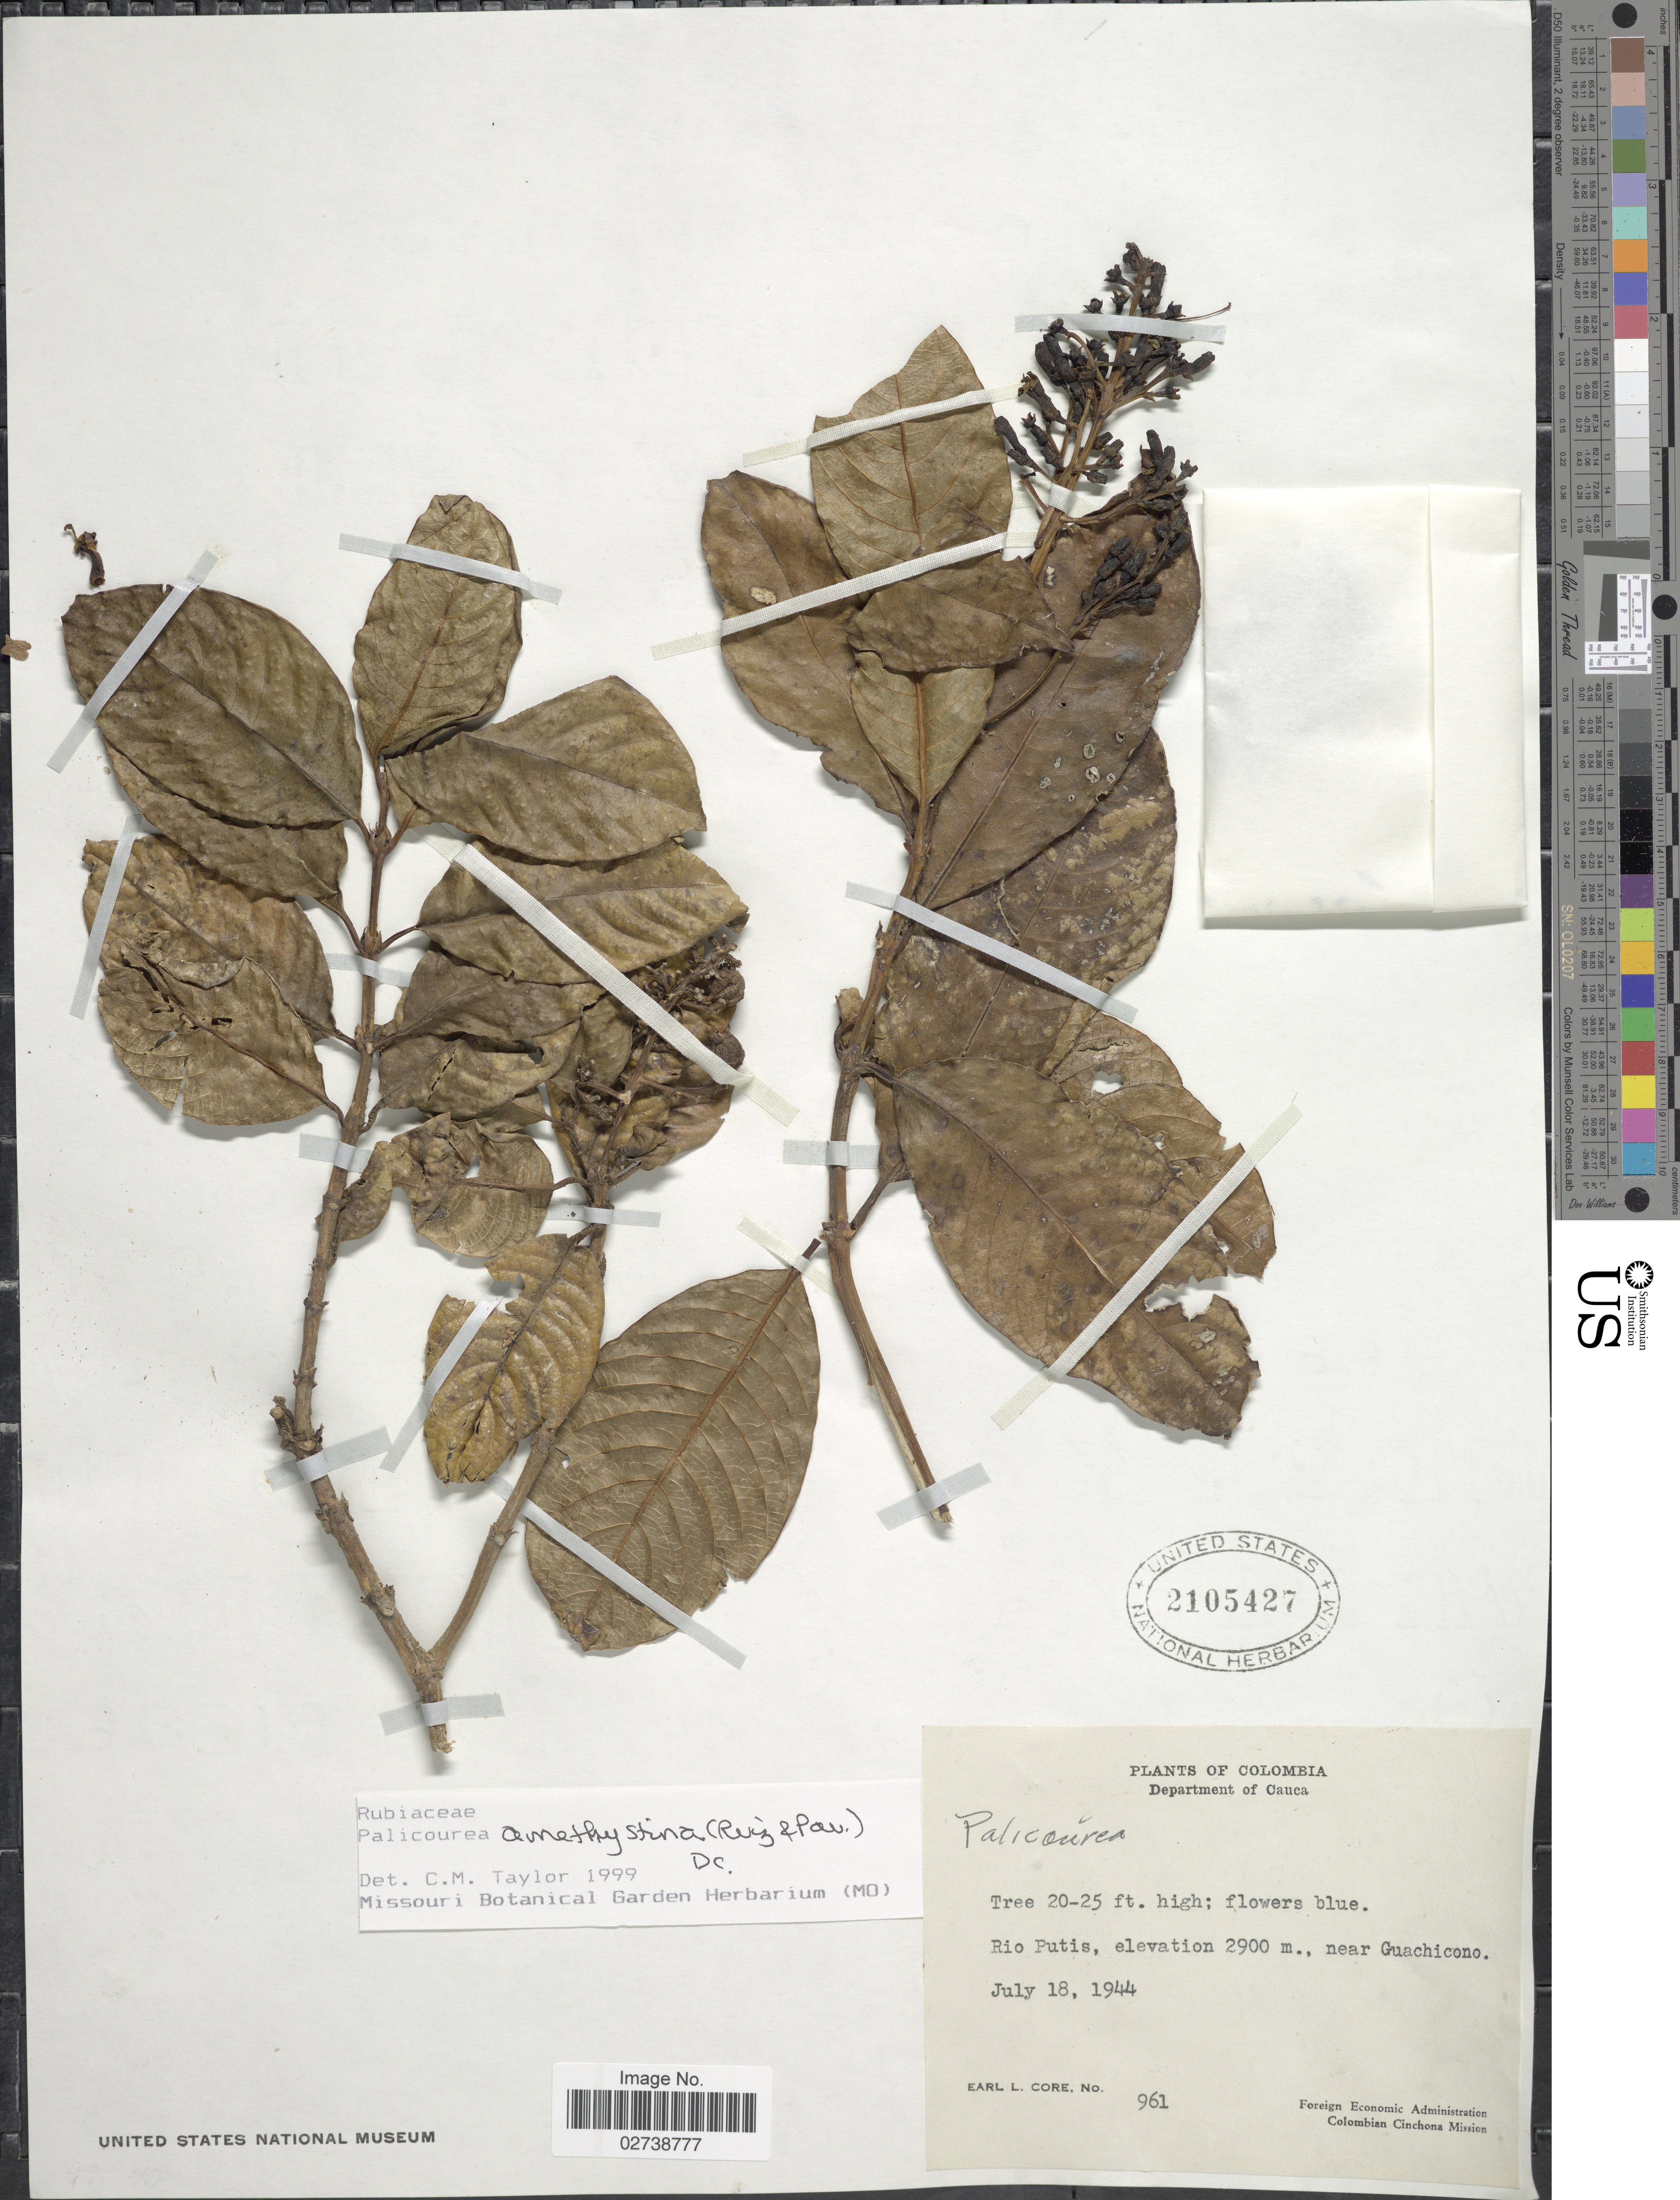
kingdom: Plantae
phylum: Tracheophyta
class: Magnoliopsida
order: Gentianales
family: Rubiaceae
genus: Palicourea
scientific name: Palicourea amethystina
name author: (Ruiz & Pav.) DC.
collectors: E. L. Core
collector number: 961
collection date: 1944-07-18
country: Colombia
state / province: Cauca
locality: Department of Cauca, Rio Putis., near Guachicono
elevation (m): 2900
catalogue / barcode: US 2105427